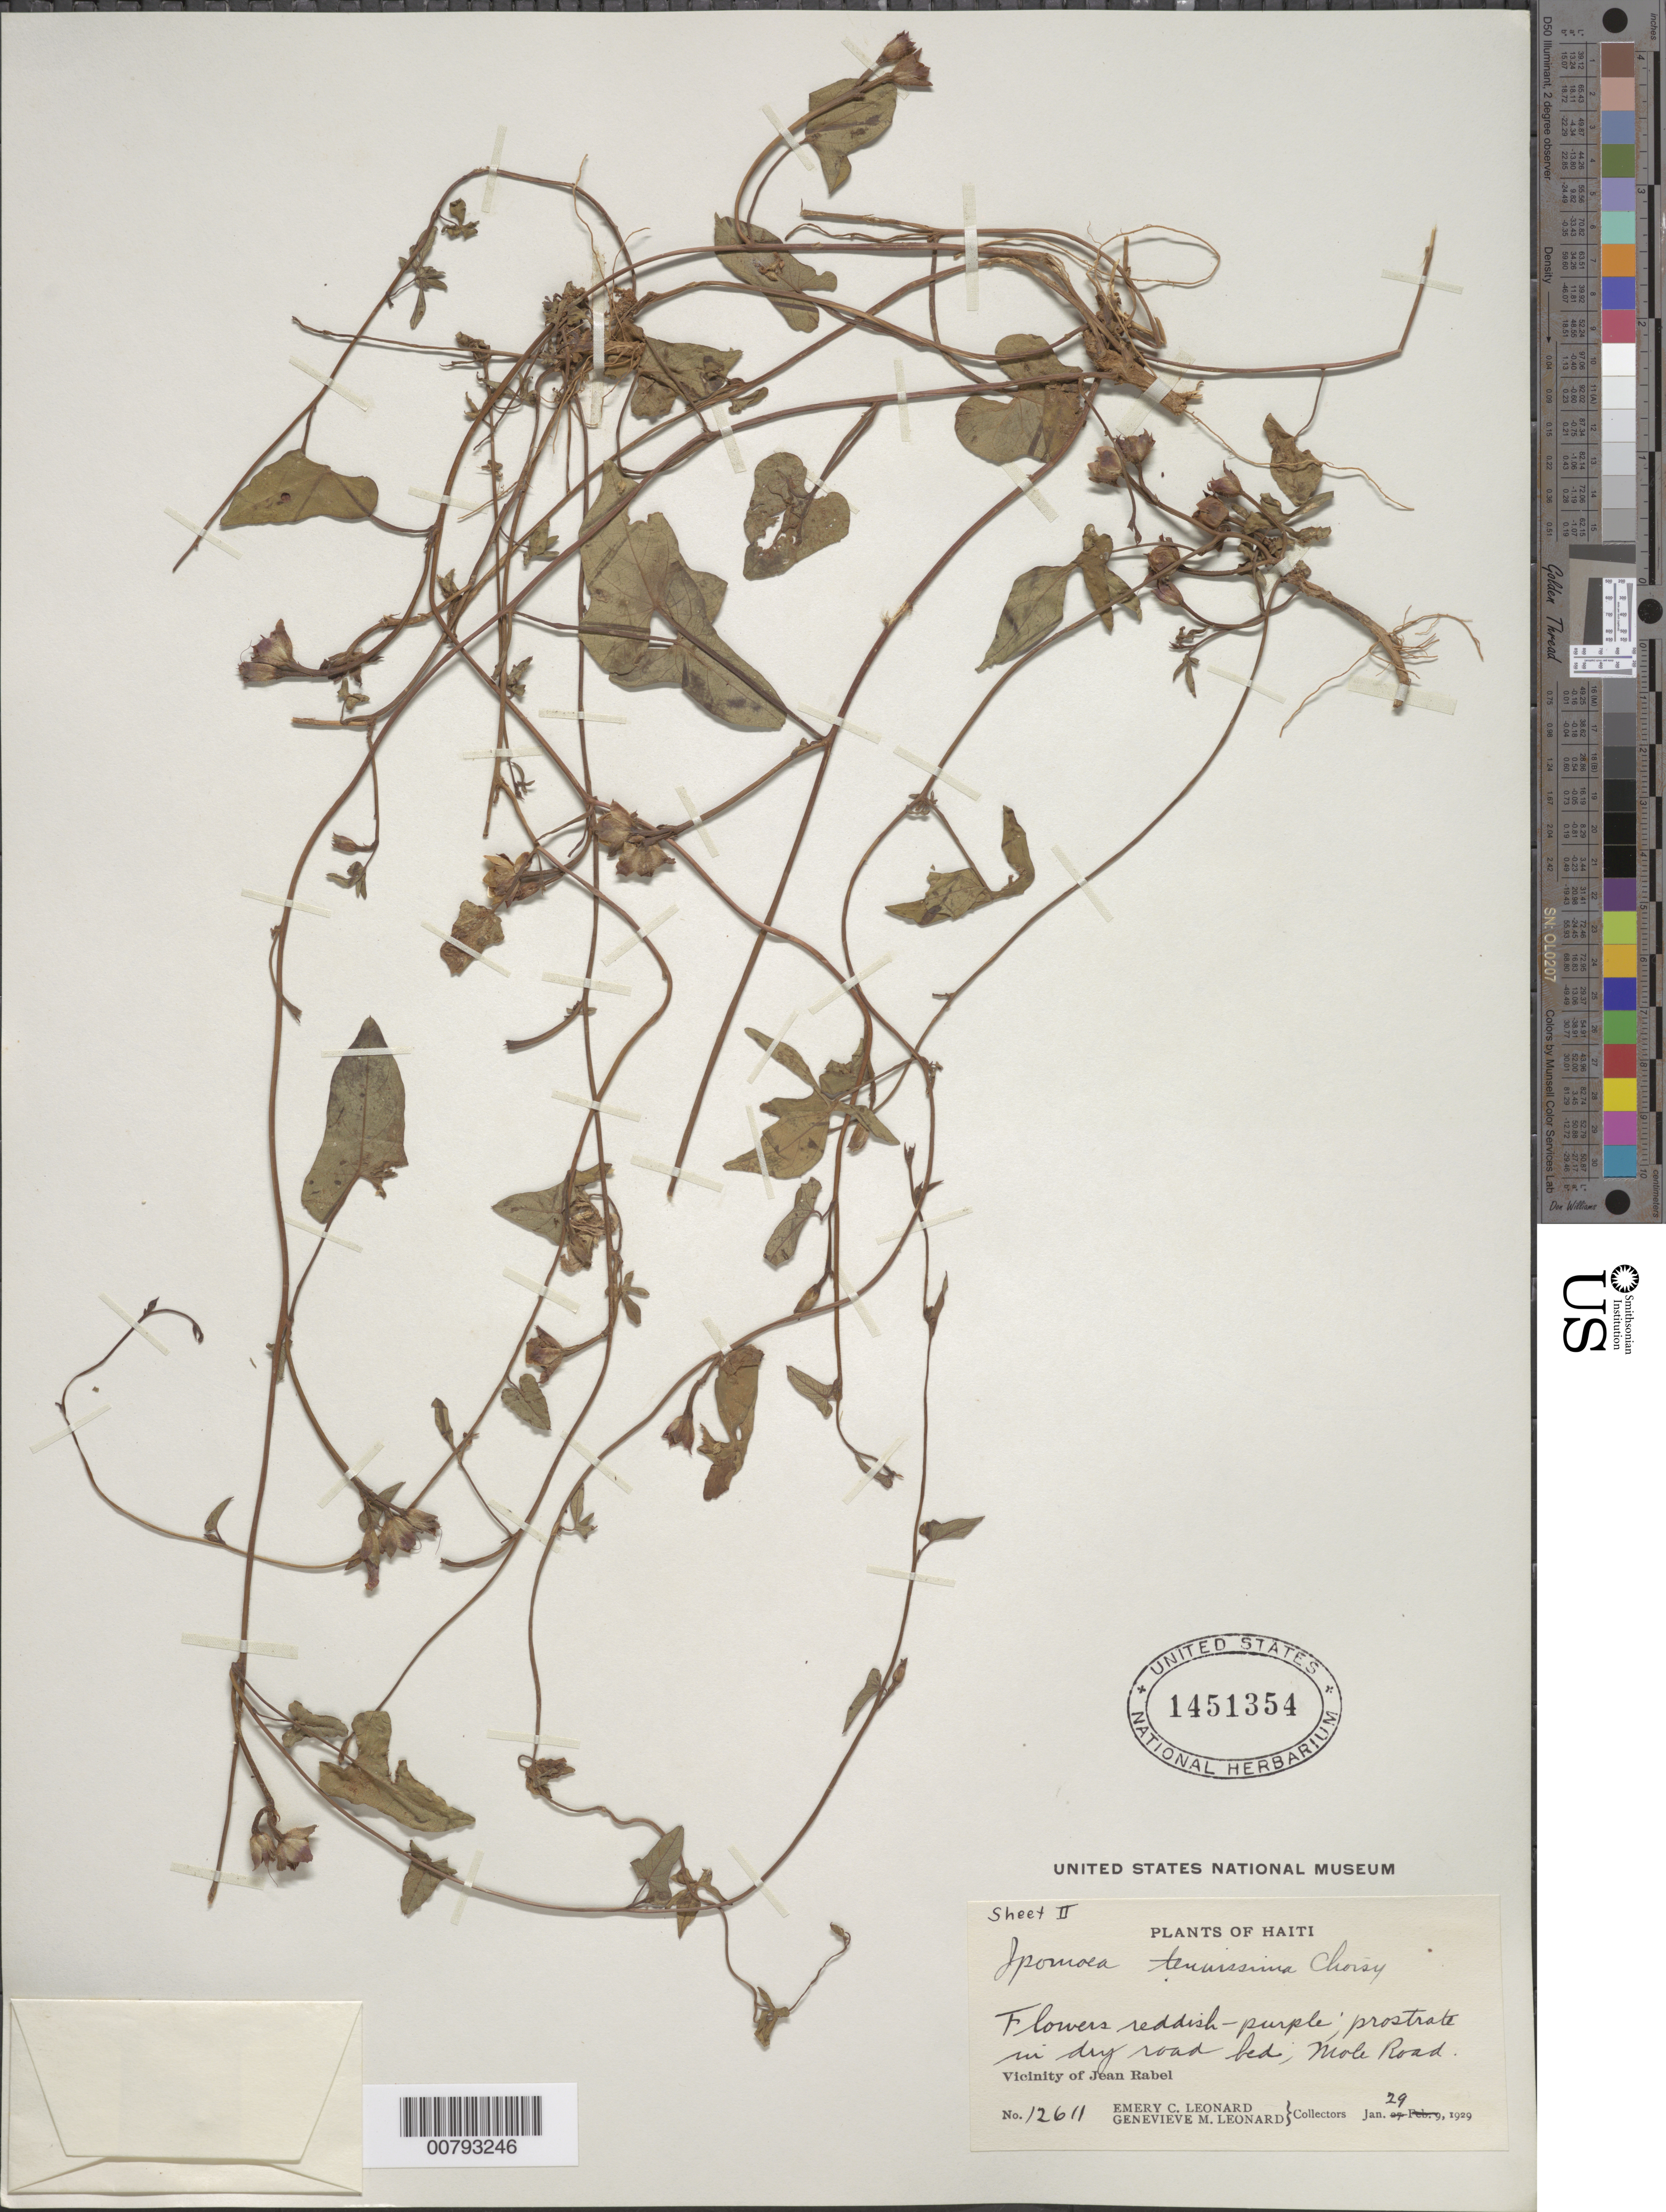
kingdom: Plantae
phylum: Tracheophyta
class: Magnoliopsida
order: Solanales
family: Convolvulaceae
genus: Ipomoea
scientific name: Ipomoea triloba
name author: L.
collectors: E. C. Leonard & G. M. Leonard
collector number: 12611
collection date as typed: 29 Jan 1929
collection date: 1929-01-29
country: Haiti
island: Hispaniola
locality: Vicinity of Jean Rabel, Mole Road.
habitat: In dry road bed.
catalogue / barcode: US 1451354